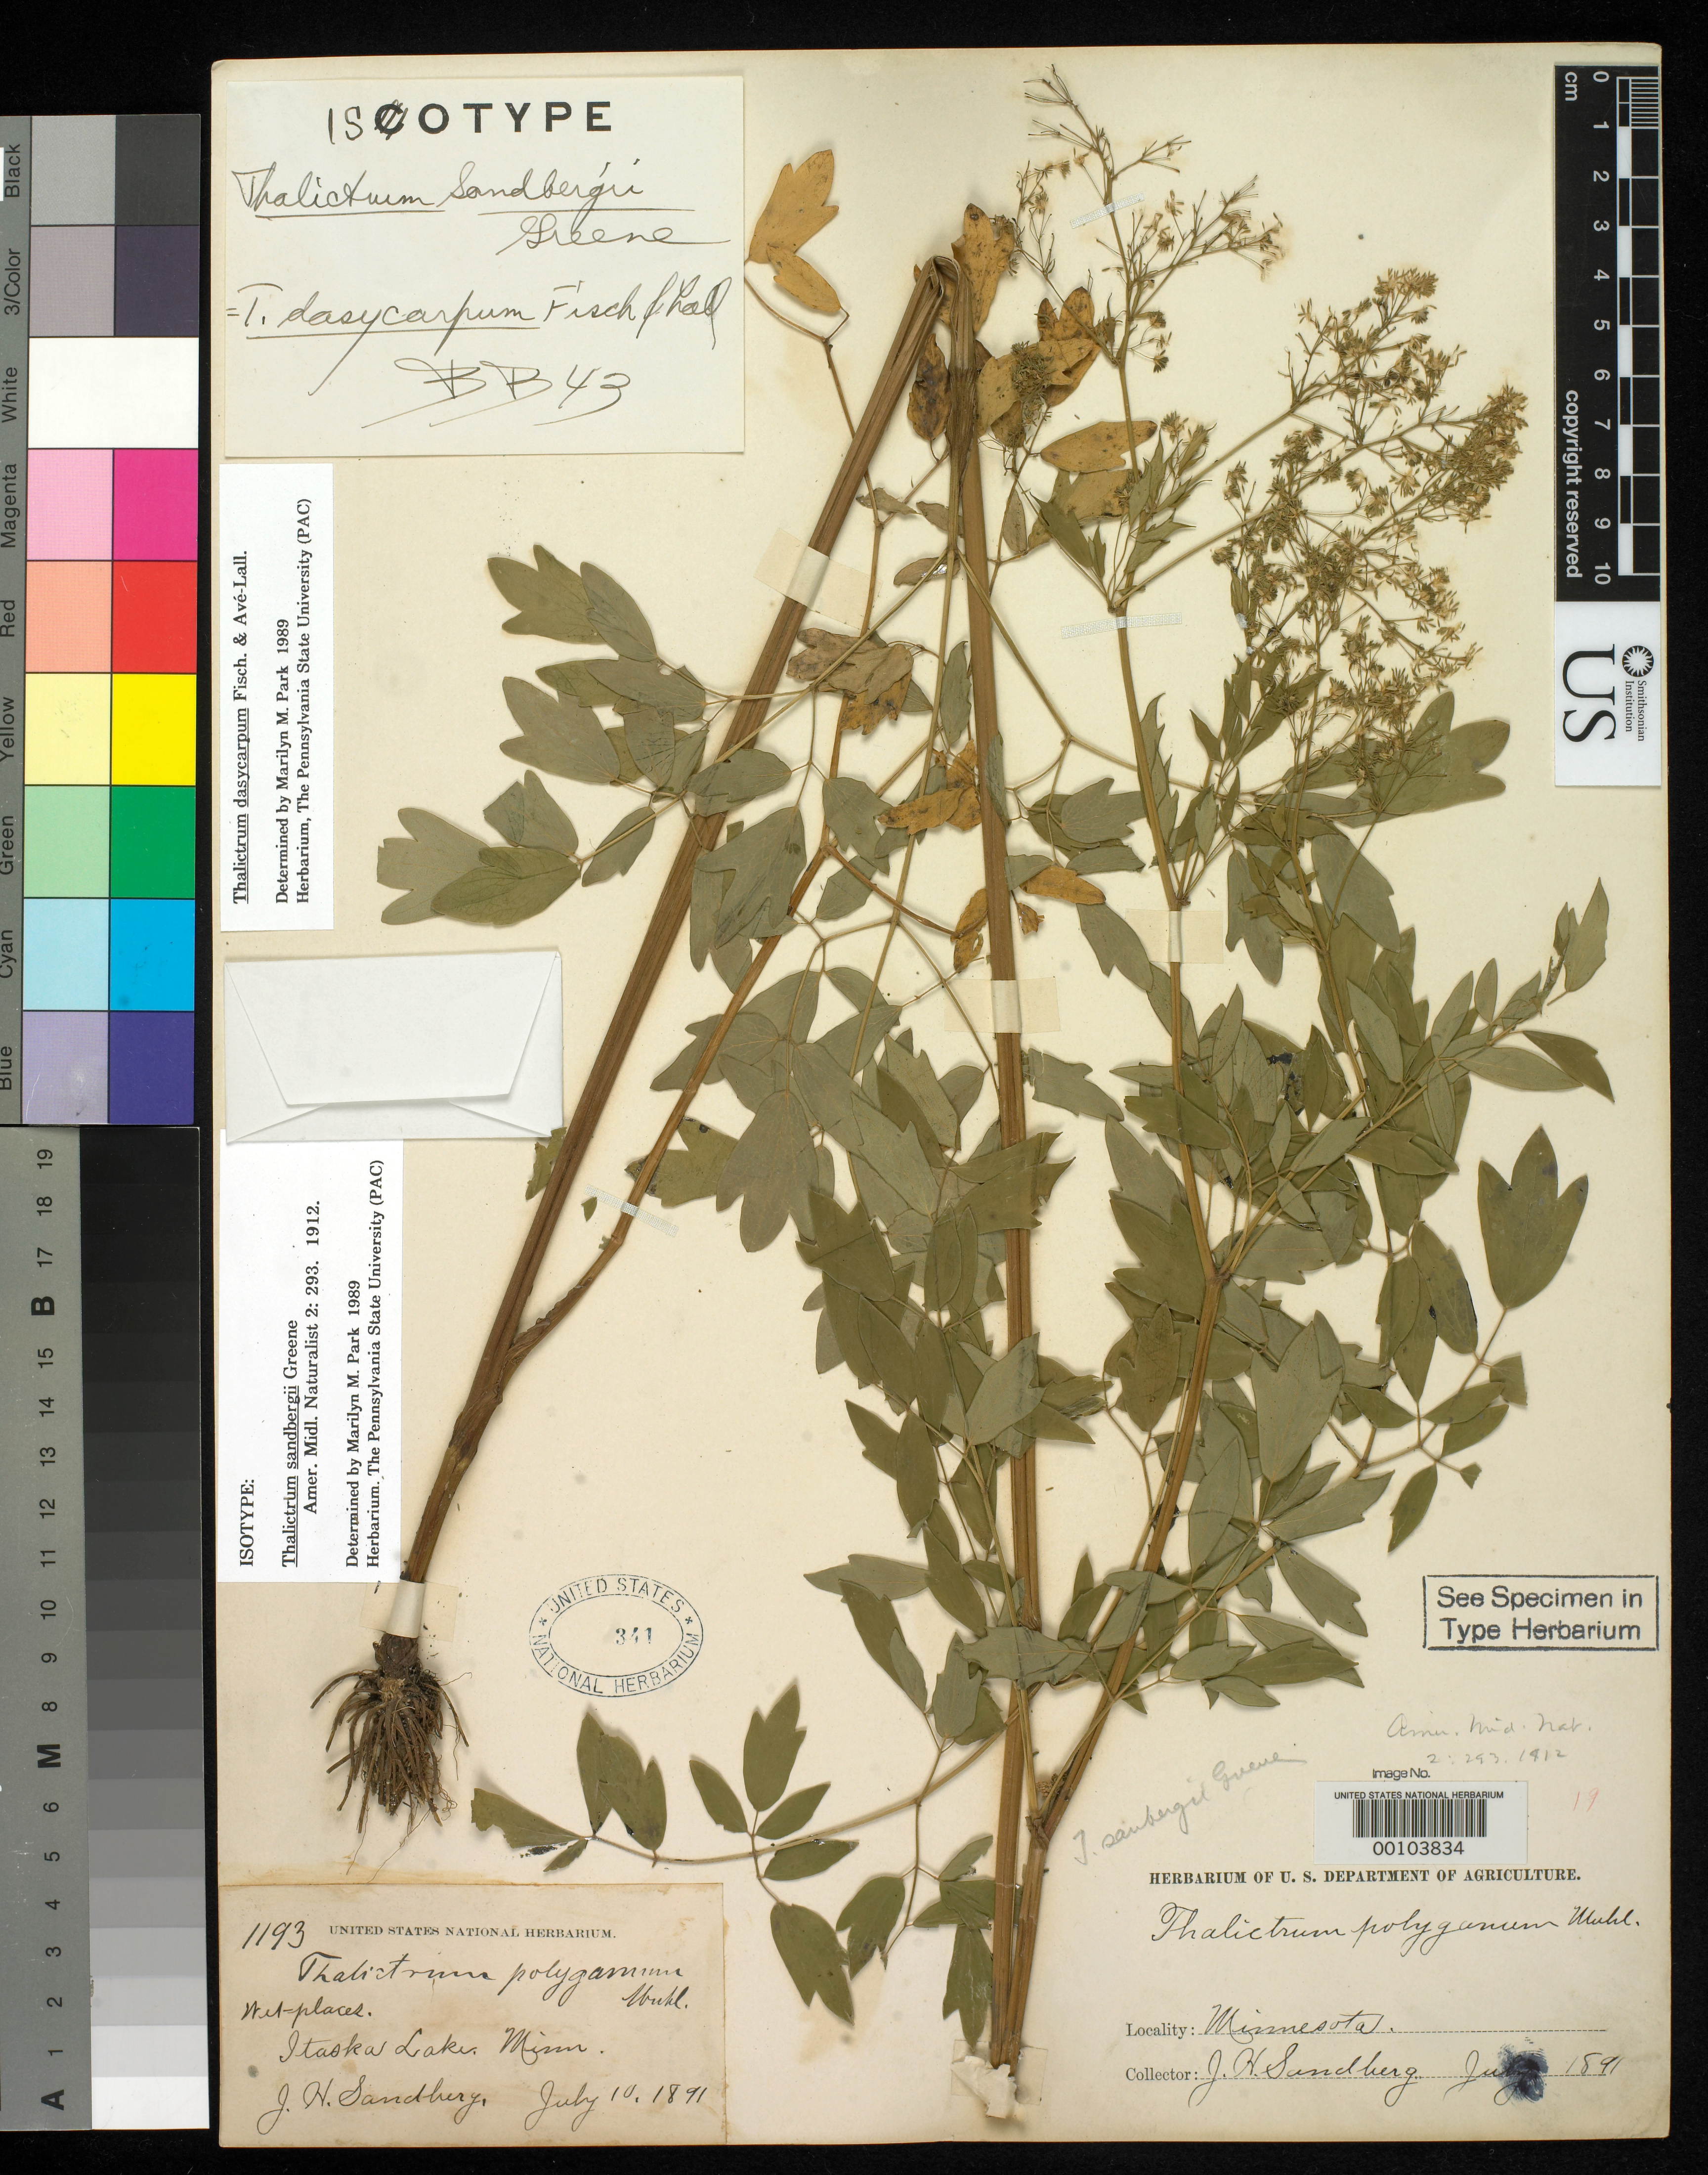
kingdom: Plantae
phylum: Tracheophyta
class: Magnoliopsida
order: Ranunculales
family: Ranunculaceae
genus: Thalictrum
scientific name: Thalictrum sandbergii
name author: Greene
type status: Isotype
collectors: J. H. Sandberg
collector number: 1193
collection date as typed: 10 Jul 1891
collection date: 1891-07-10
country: United States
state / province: Minnesota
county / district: Clearwater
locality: Itaska Lake.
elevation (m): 450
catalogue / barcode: US 341